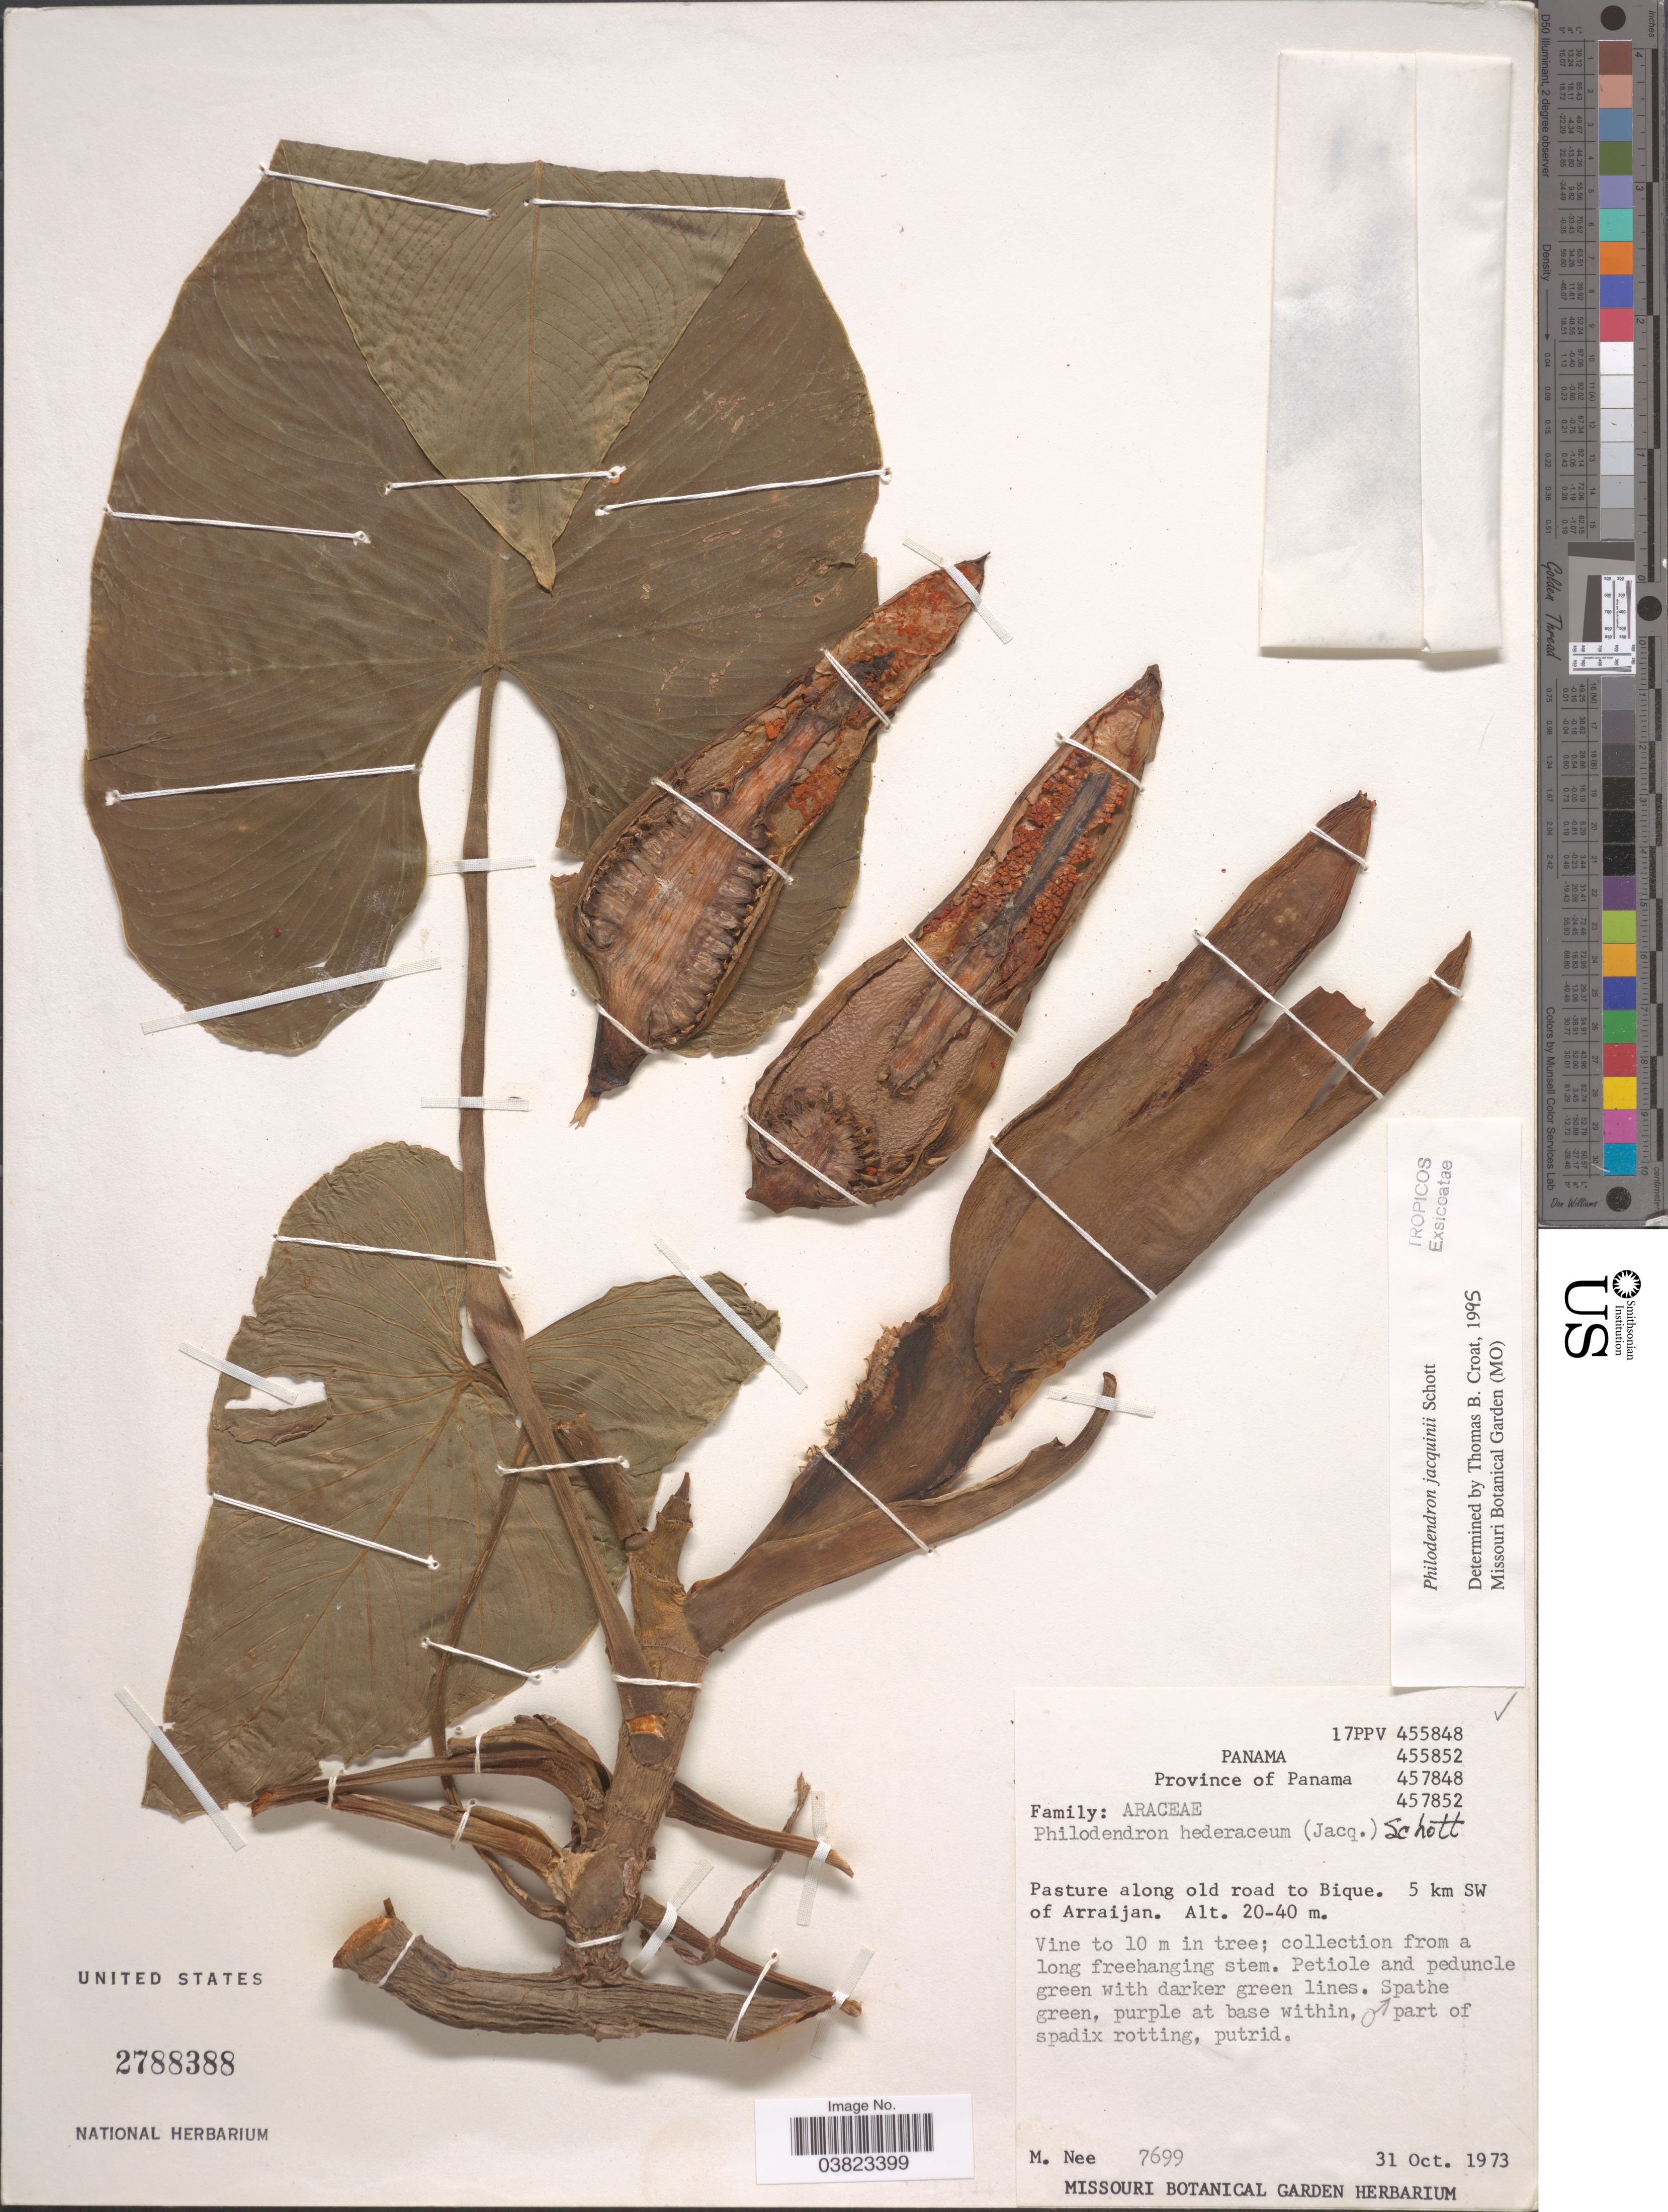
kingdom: Plantae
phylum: Tracheophyta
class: Liliopsida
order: Alismatales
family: Araceae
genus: Philodendron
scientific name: Philodendron jacquinii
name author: Schott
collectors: M. Nee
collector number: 7699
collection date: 1973-10-31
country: Panama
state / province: Panamá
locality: Pasture along old road to Bique. 5 km SW of Arraijan.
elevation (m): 20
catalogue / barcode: US 2788388